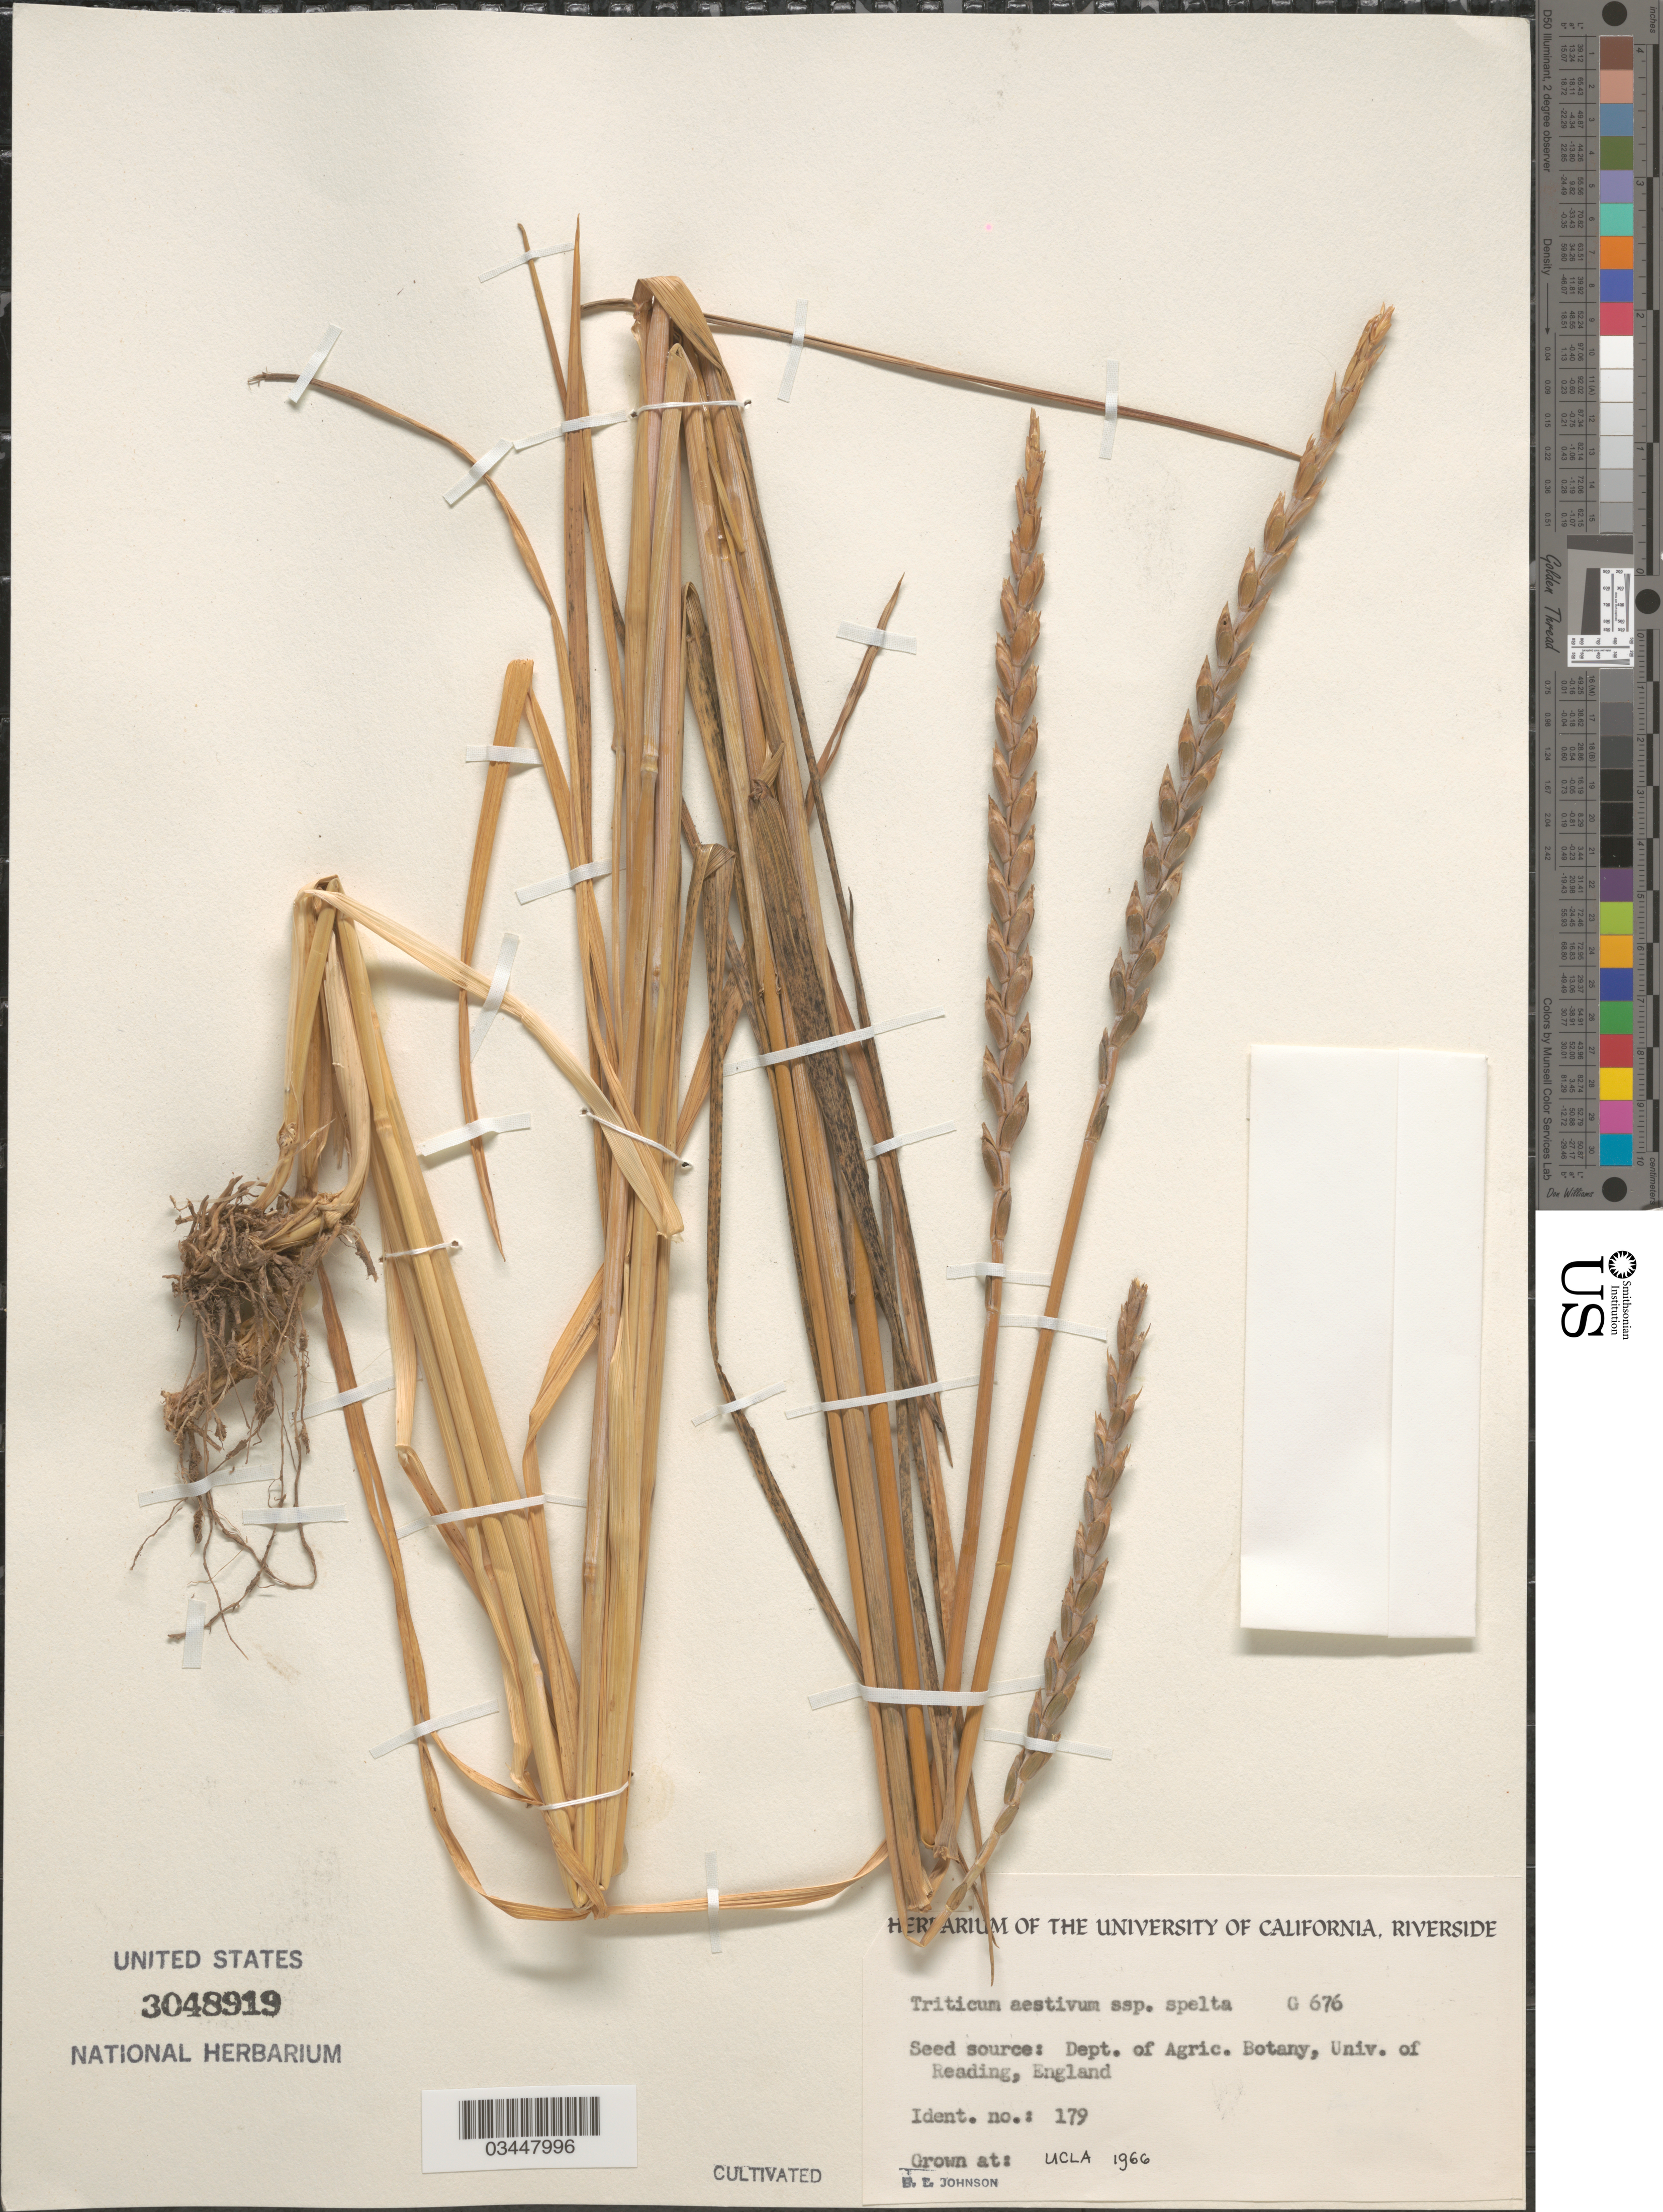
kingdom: Plantae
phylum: Tracheophyta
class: Liliopsida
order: Poales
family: Poaceae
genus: Triticum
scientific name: Triticum aestivum subsp. spelta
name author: (L.) Thell.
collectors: B. Johnson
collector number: G676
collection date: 1966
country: United States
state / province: California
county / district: Los Angeles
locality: UCLA.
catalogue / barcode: US 3048919